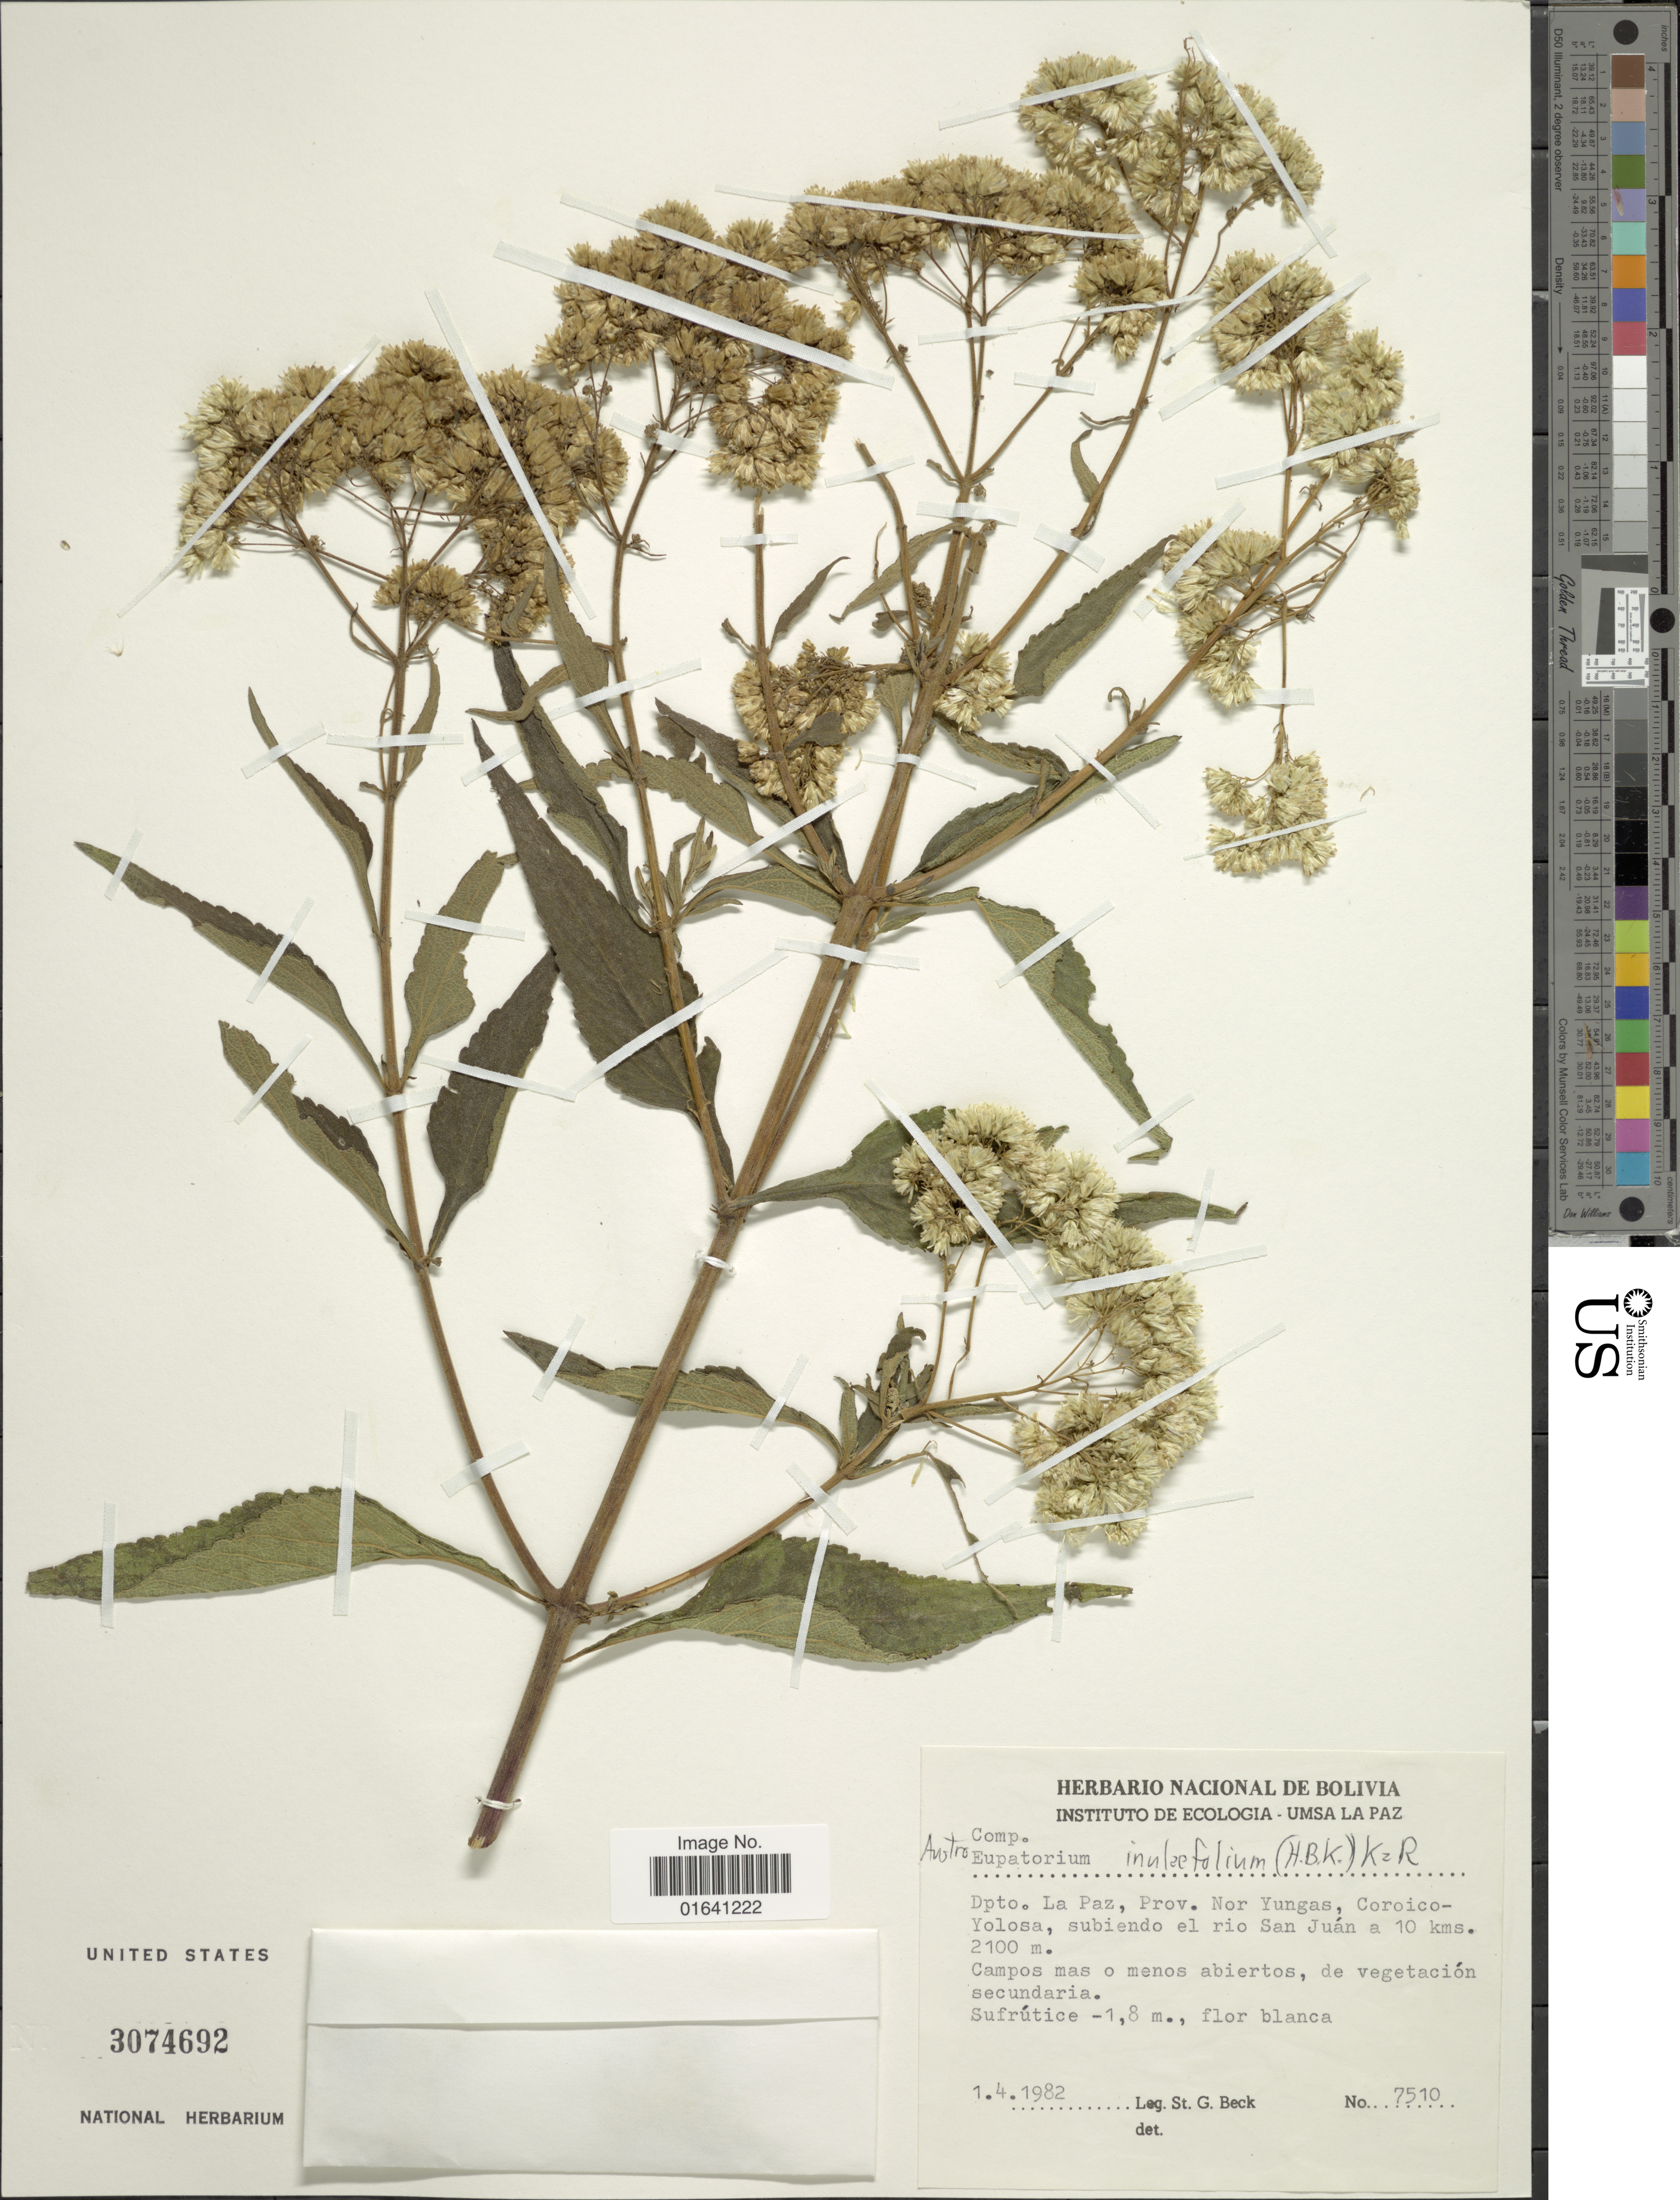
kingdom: Plantae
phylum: Tracheophyta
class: Magnoliopsida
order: Asterales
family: Asteraceae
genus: Austroeupatorium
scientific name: Austroeupatorium inulaefolium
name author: (Kunth) R.M. King & H. Rob.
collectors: S. G. Beck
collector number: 7510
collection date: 1982-04-01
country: Bolivia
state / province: La Paz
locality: Dpto. La Paz, prov. Nor Yungas, Coroico-Yolosa, subiendo el rio San Juán a 10 kms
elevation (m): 2100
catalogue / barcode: US 3074692